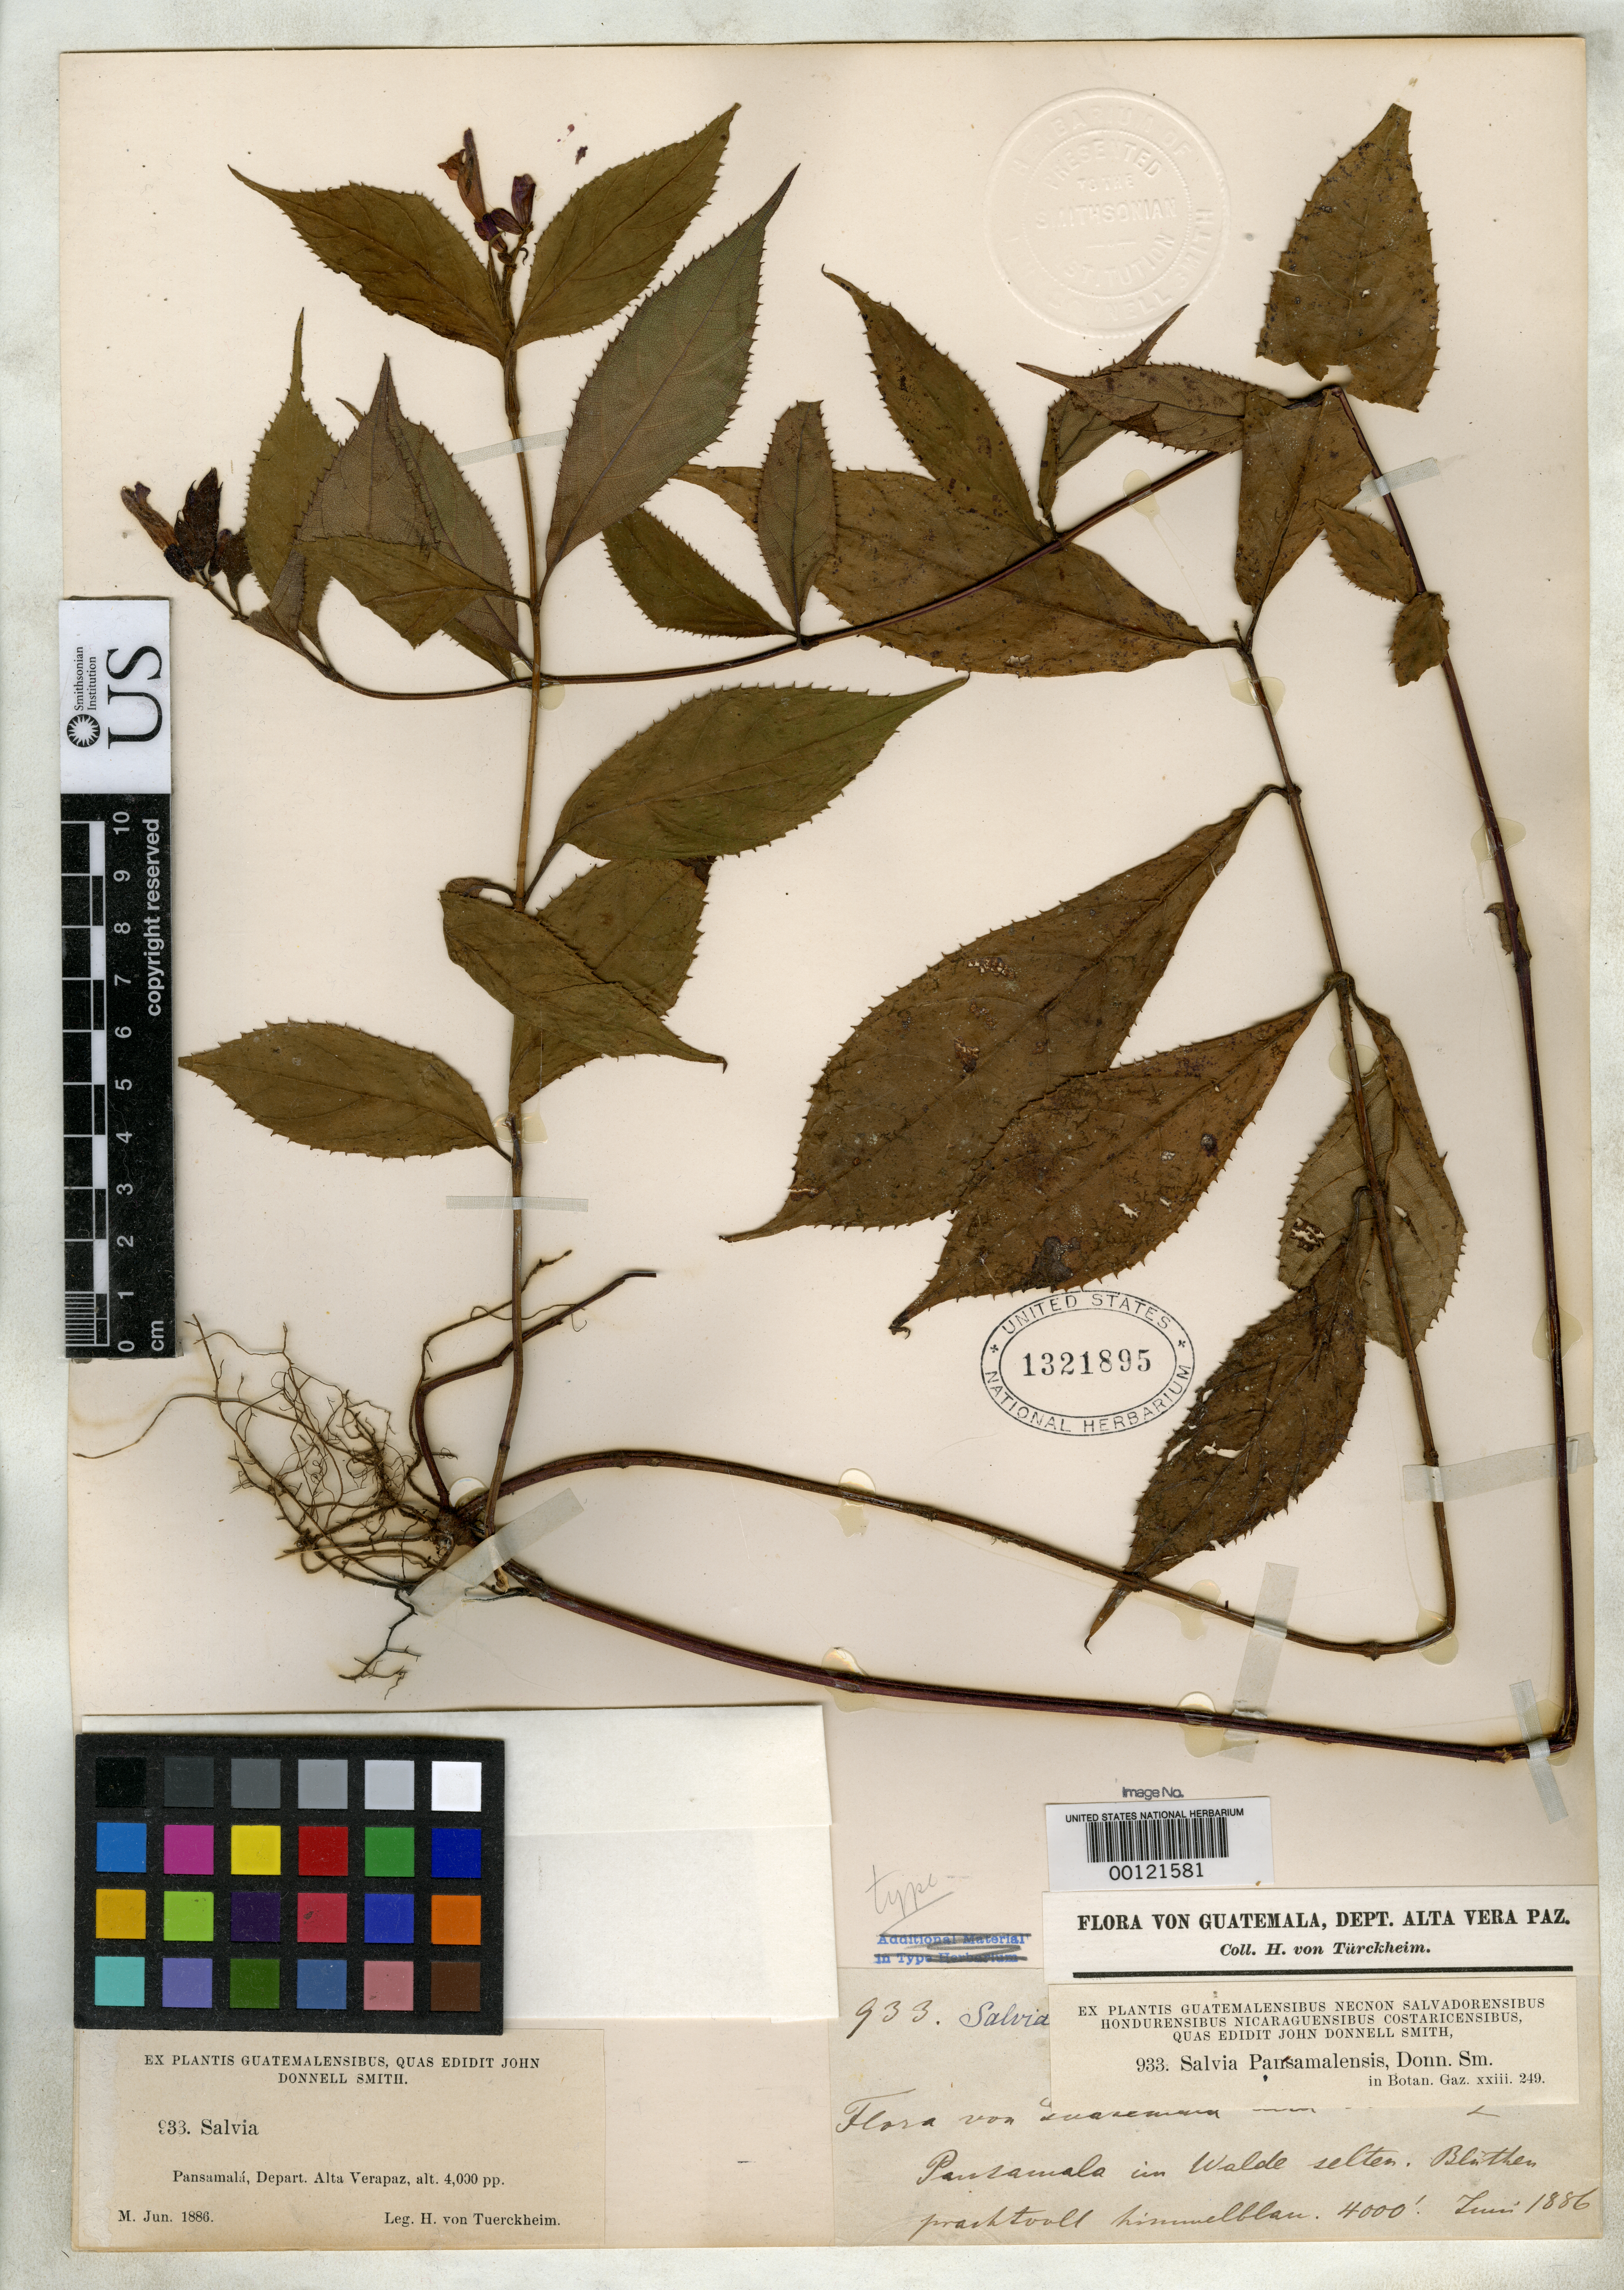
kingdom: Plantae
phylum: Tracheophyta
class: Magnoliopsida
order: Lamiales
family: Lamiaceae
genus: Salvia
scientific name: Salvia pansamalensis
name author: Donn. Sm.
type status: Type Collection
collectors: H. von Türckheim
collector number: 933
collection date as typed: Jun 1886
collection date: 1886-06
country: Guatemala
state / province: Alta Verapaz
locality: Pansamalá.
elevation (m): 1219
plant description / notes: One of three US sheets (USNH 1321895, 1321896, 1321897) received from the John Donnell Smith herbarium, none clearly the holotype.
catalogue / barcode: US 1321895